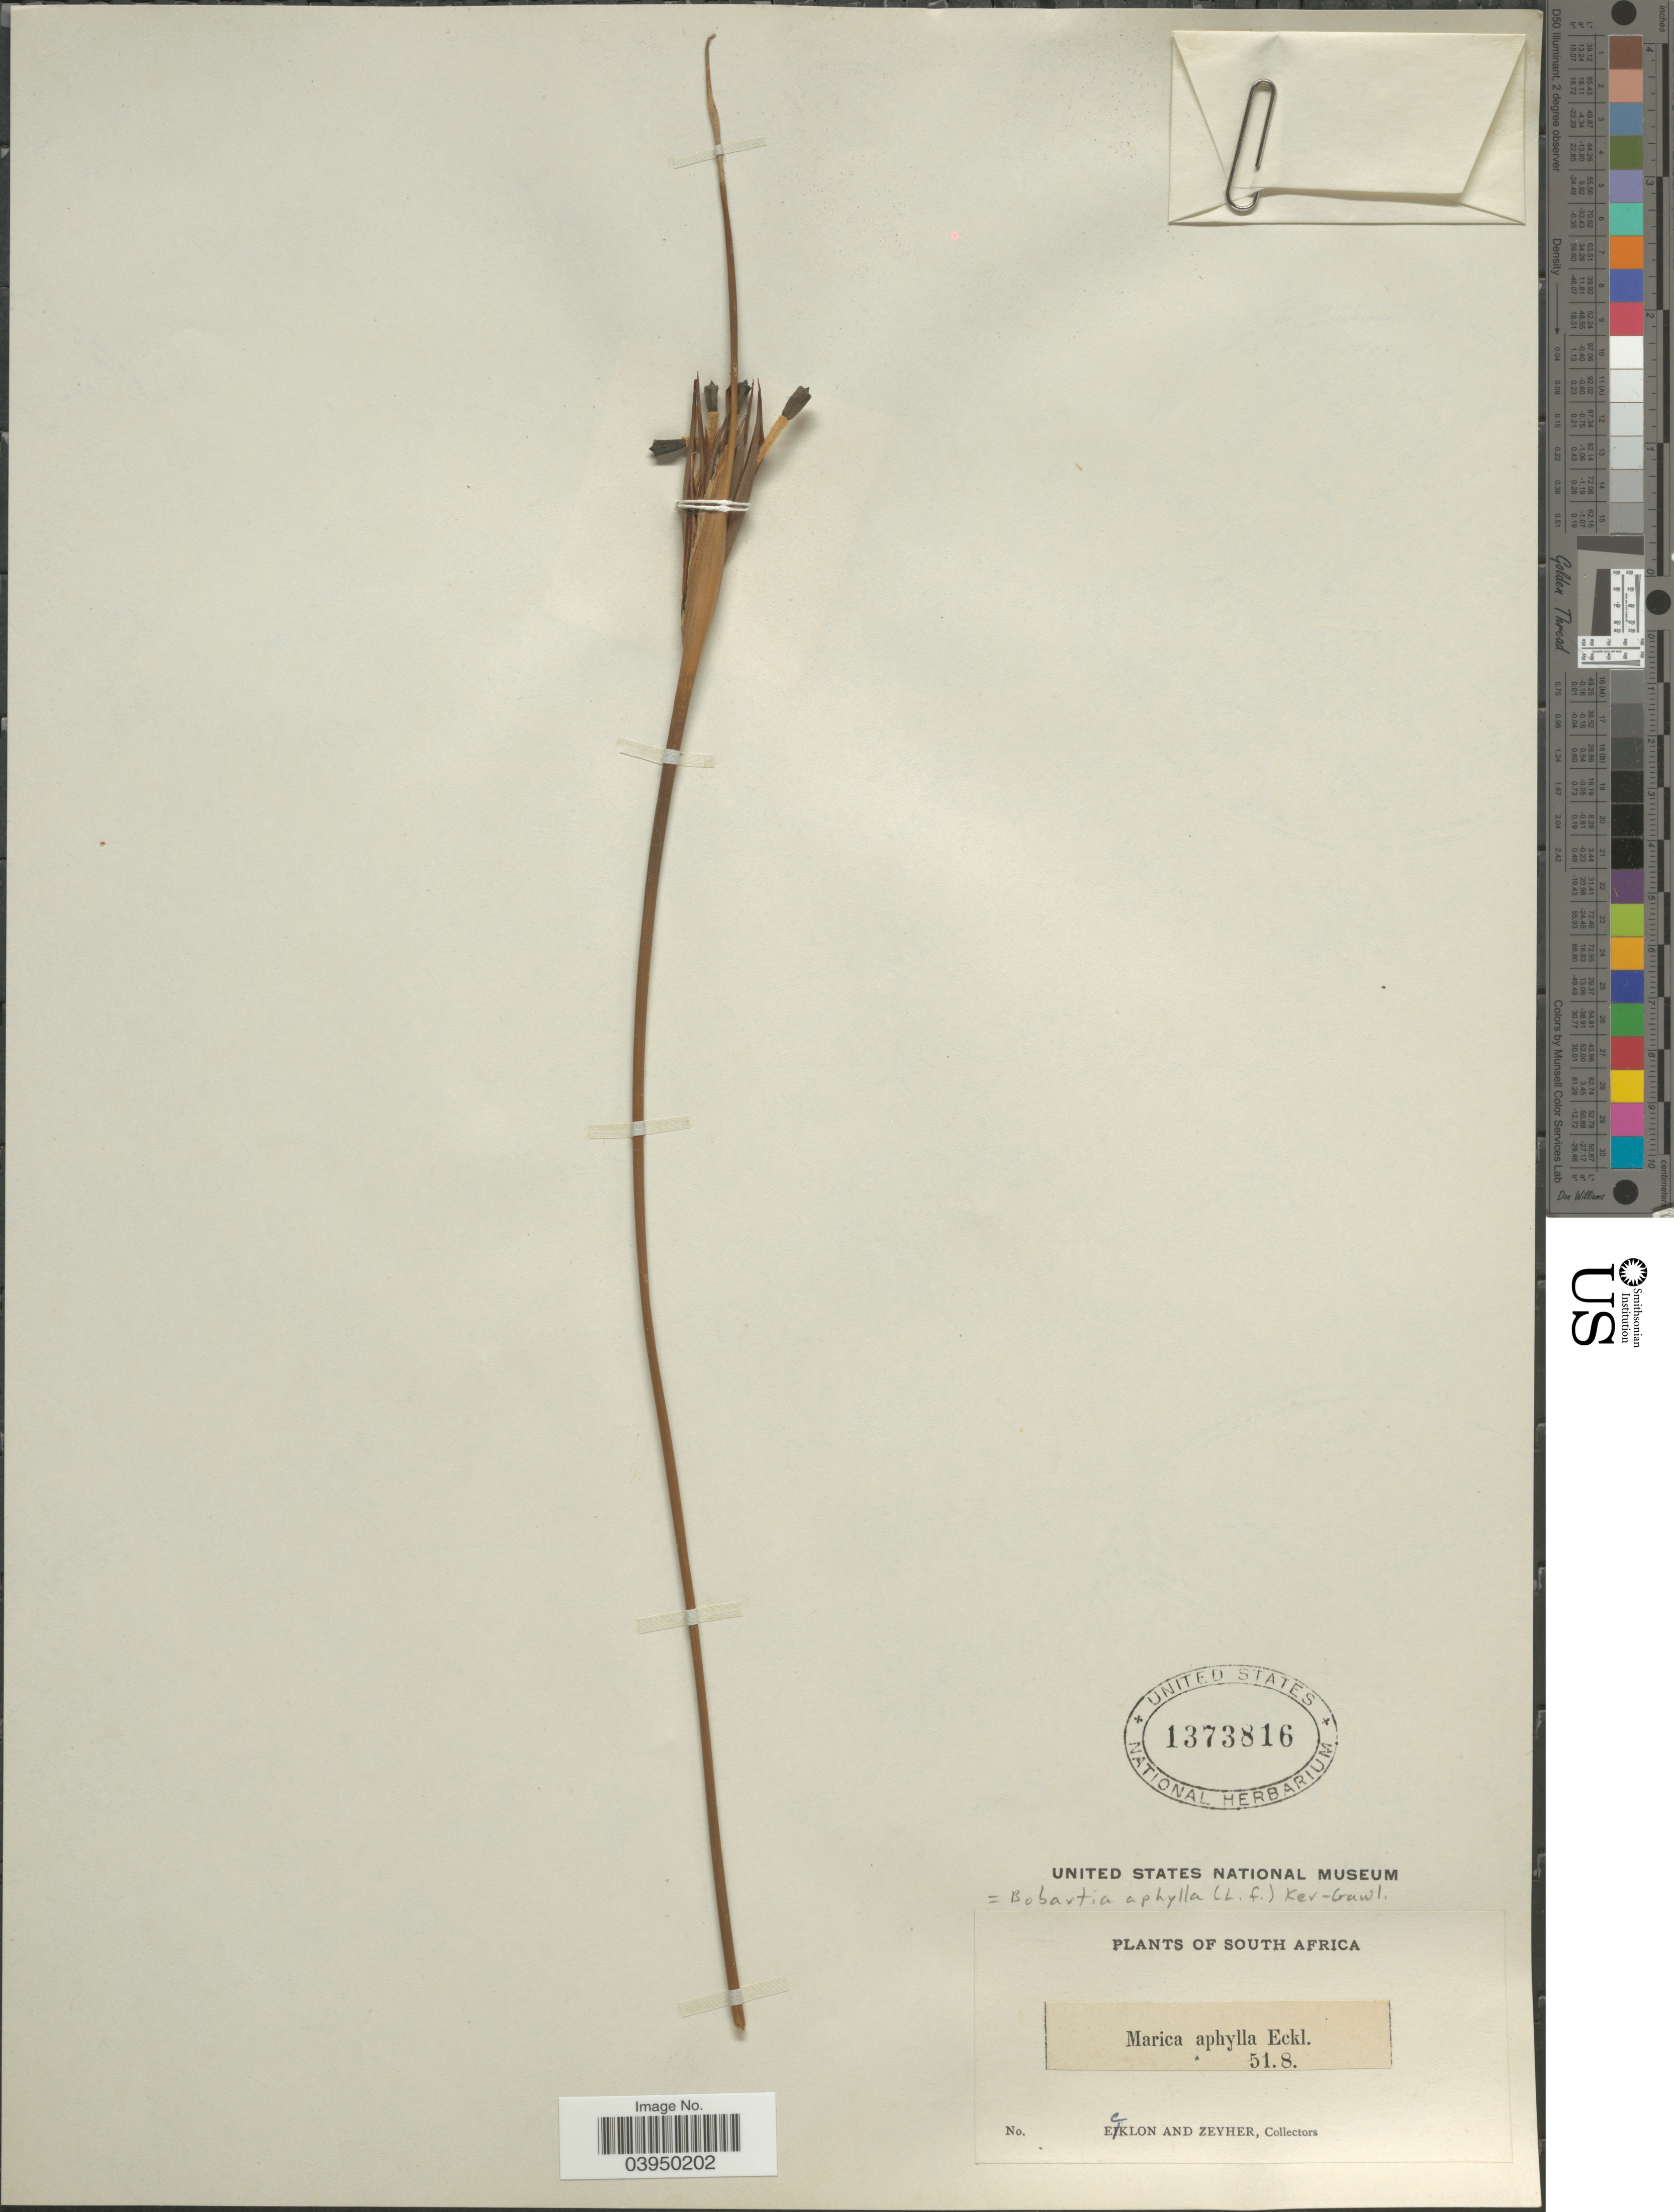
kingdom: Plantae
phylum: Tracheophyta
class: Liliopsida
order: Asparagales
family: Iridaceae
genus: Bobartia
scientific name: Bobartia aphylla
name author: (L. f.) Ker Gawl.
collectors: -. Ecklon & -. Zeyher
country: South Africa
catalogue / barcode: US 1373816